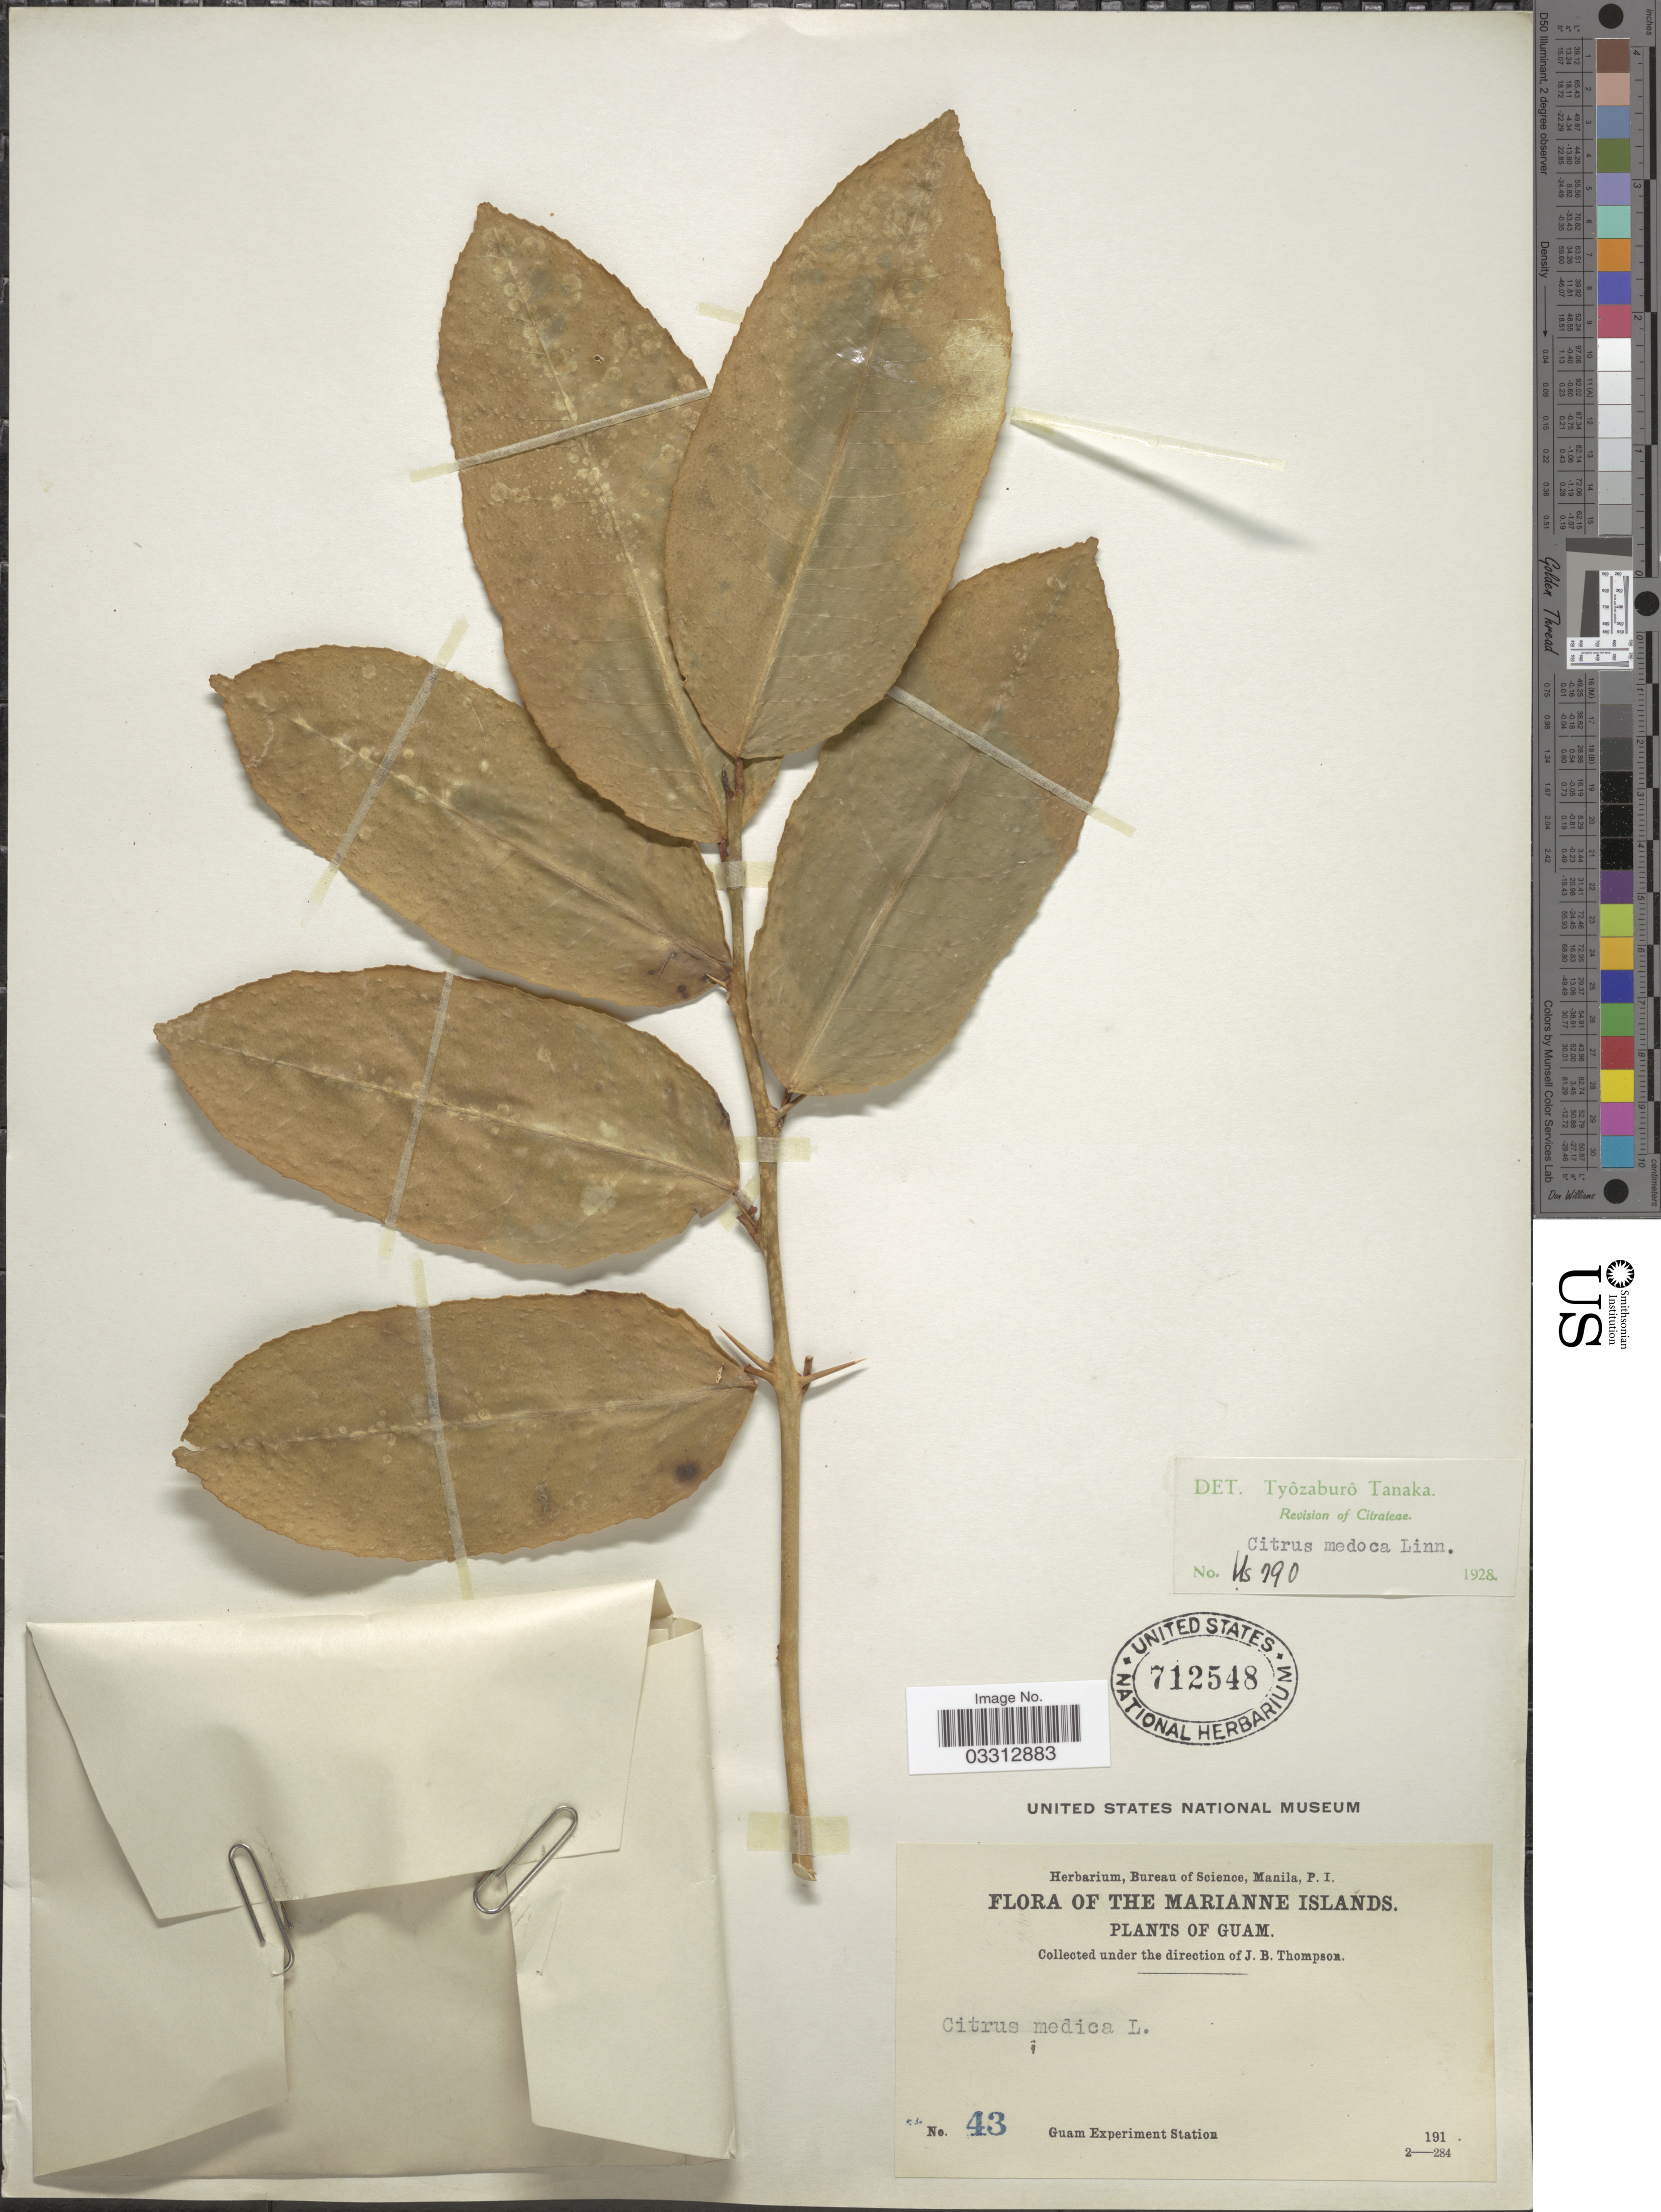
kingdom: Plantae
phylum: Tracheophyta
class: Magnoliopsida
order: Sapindales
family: Rutaceae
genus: Citrus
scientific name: Citrus medica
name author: L.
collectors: Guam Exp. Sta.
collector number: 43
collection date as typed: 191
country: Guam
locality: The Marianne Islands.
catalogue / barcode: US 712548